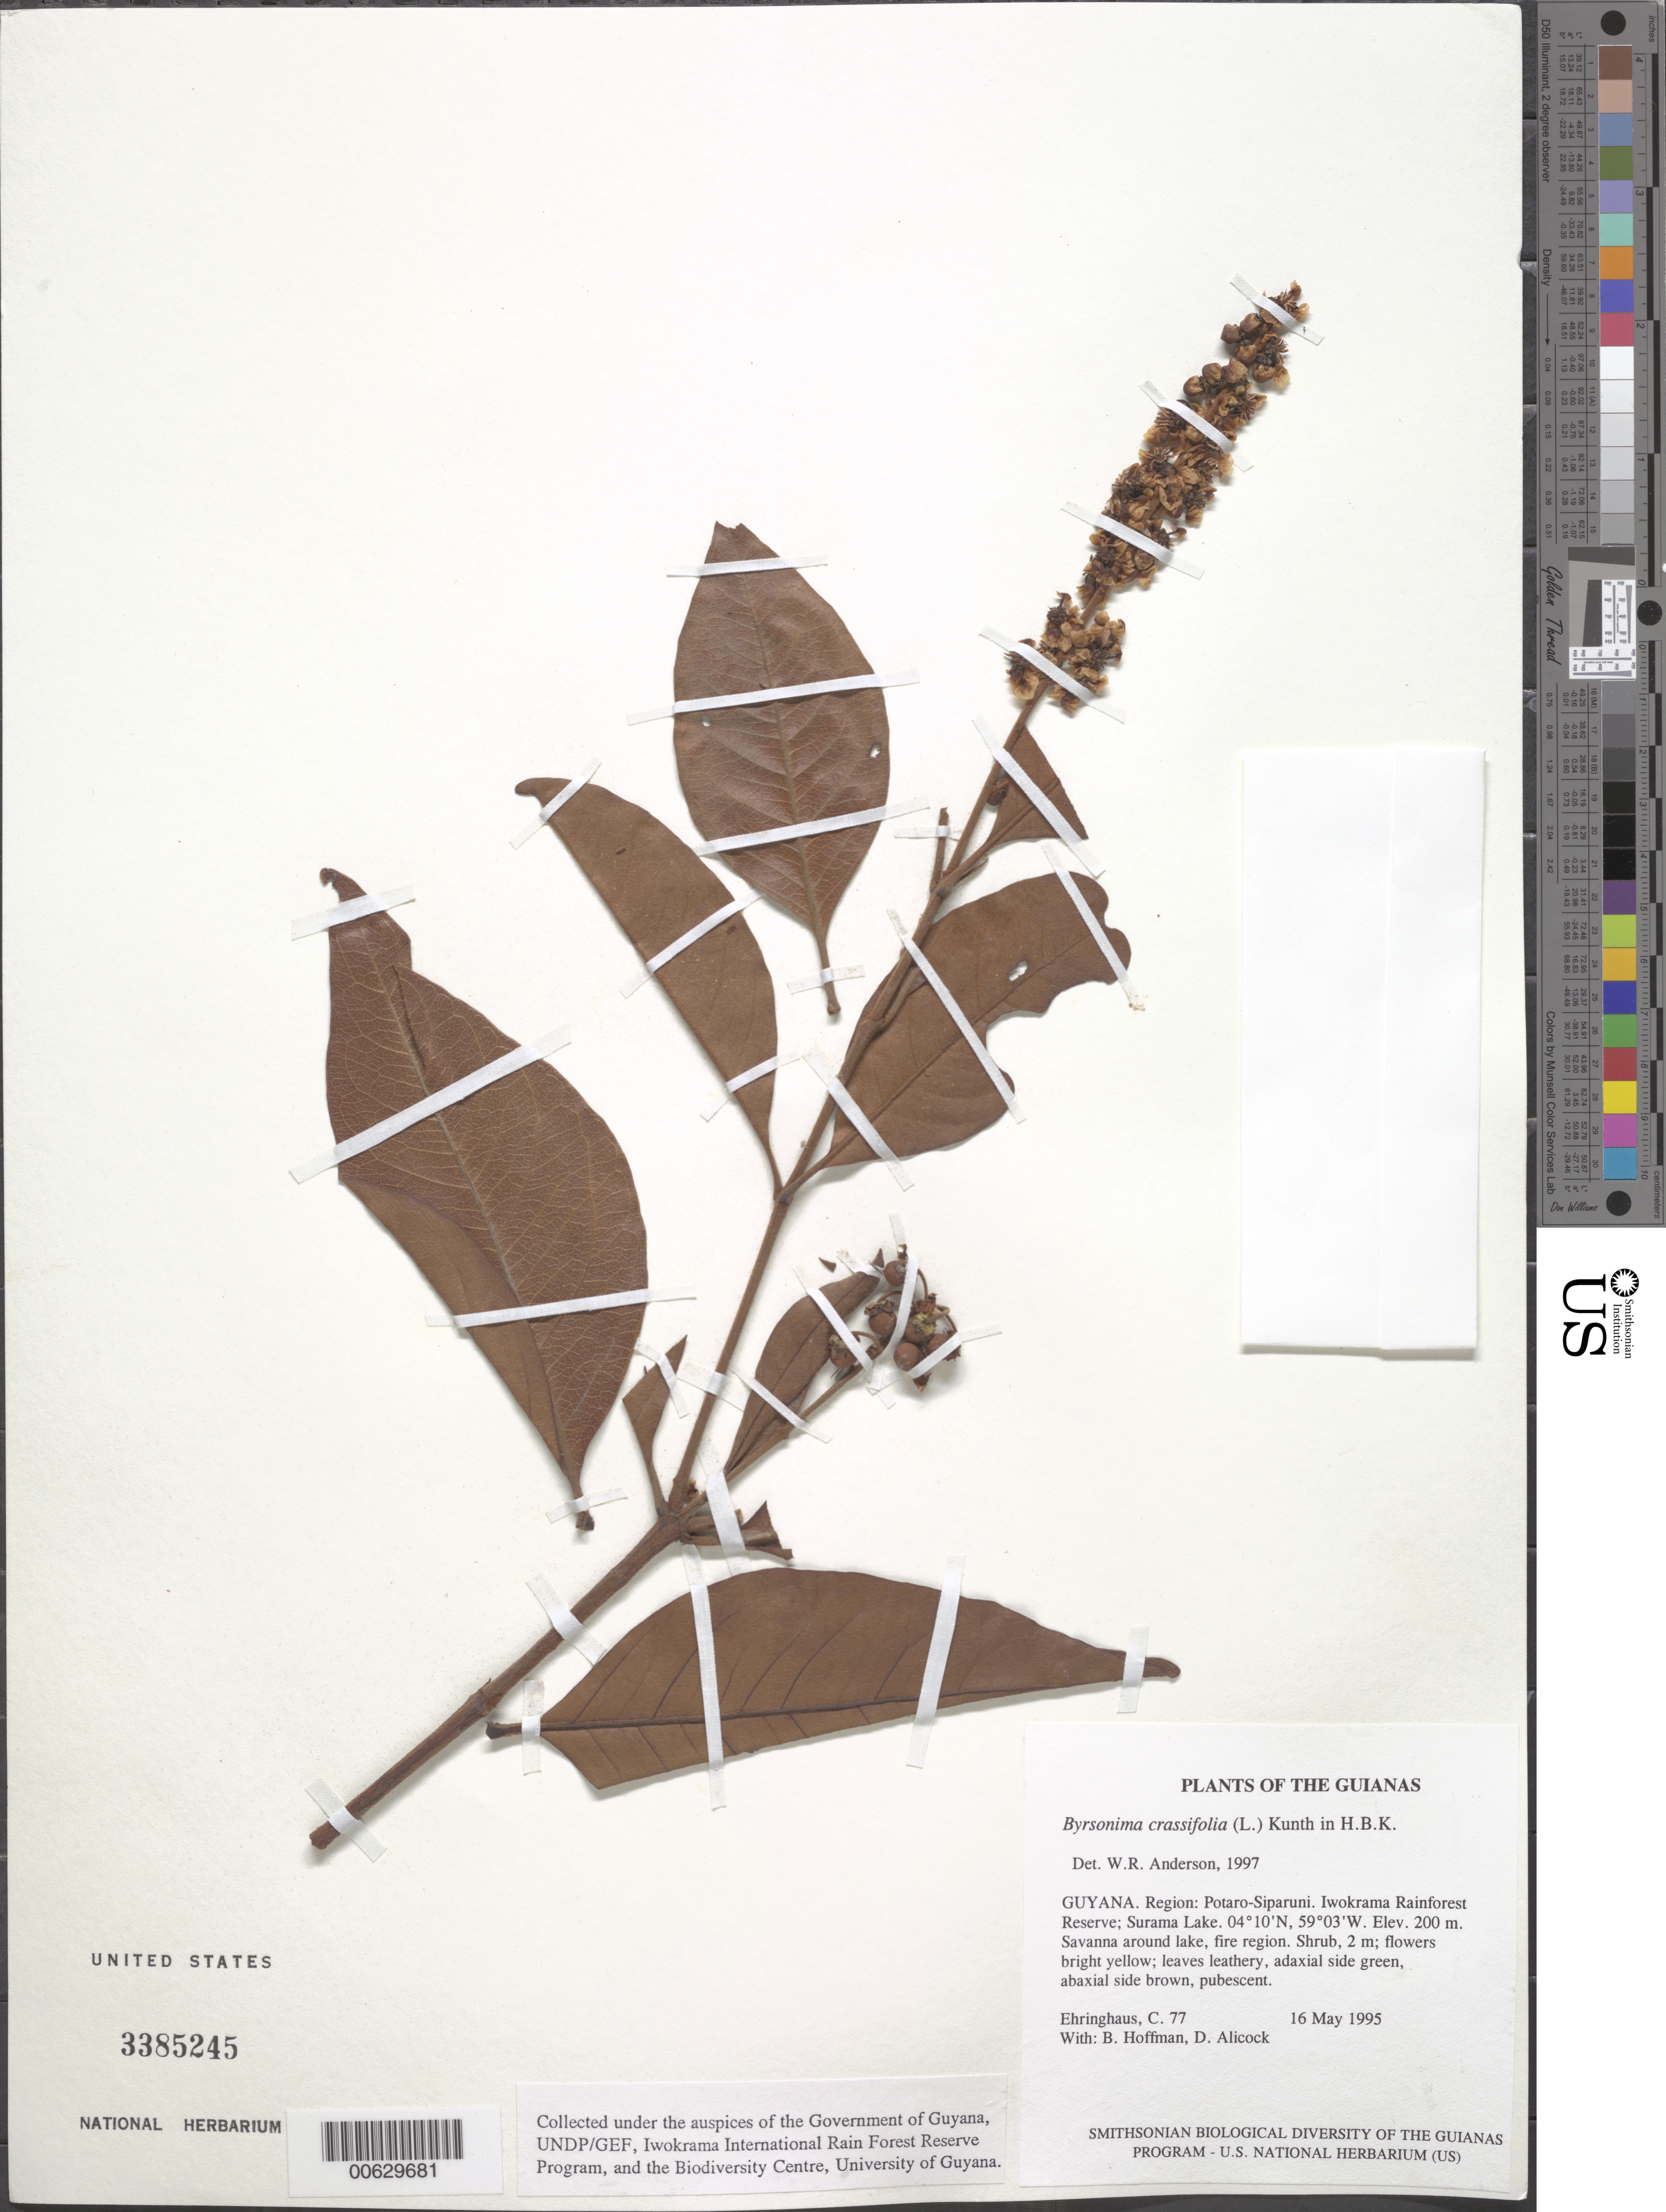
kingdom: Plantae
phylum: Tracheophyta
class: Magnoliopsida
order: Malpighiales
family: Malpighiaceae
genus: Byrsonima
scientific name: Byrsonima crassifolia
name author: (L.) Kunth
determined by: Anderson, W. R., (MICH), University of Michigan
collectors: C. Ehringhaus, B. Hoffman & D. Allicock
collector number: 77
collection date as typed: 16 May 1995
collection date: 1995-05-16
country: Guyana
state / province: Potaro-Siparuni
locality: Iwokrama Rainforest Reserve; Surama Lake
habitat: Savanna around lake, fire region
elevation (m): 200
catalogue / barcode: US 3385245